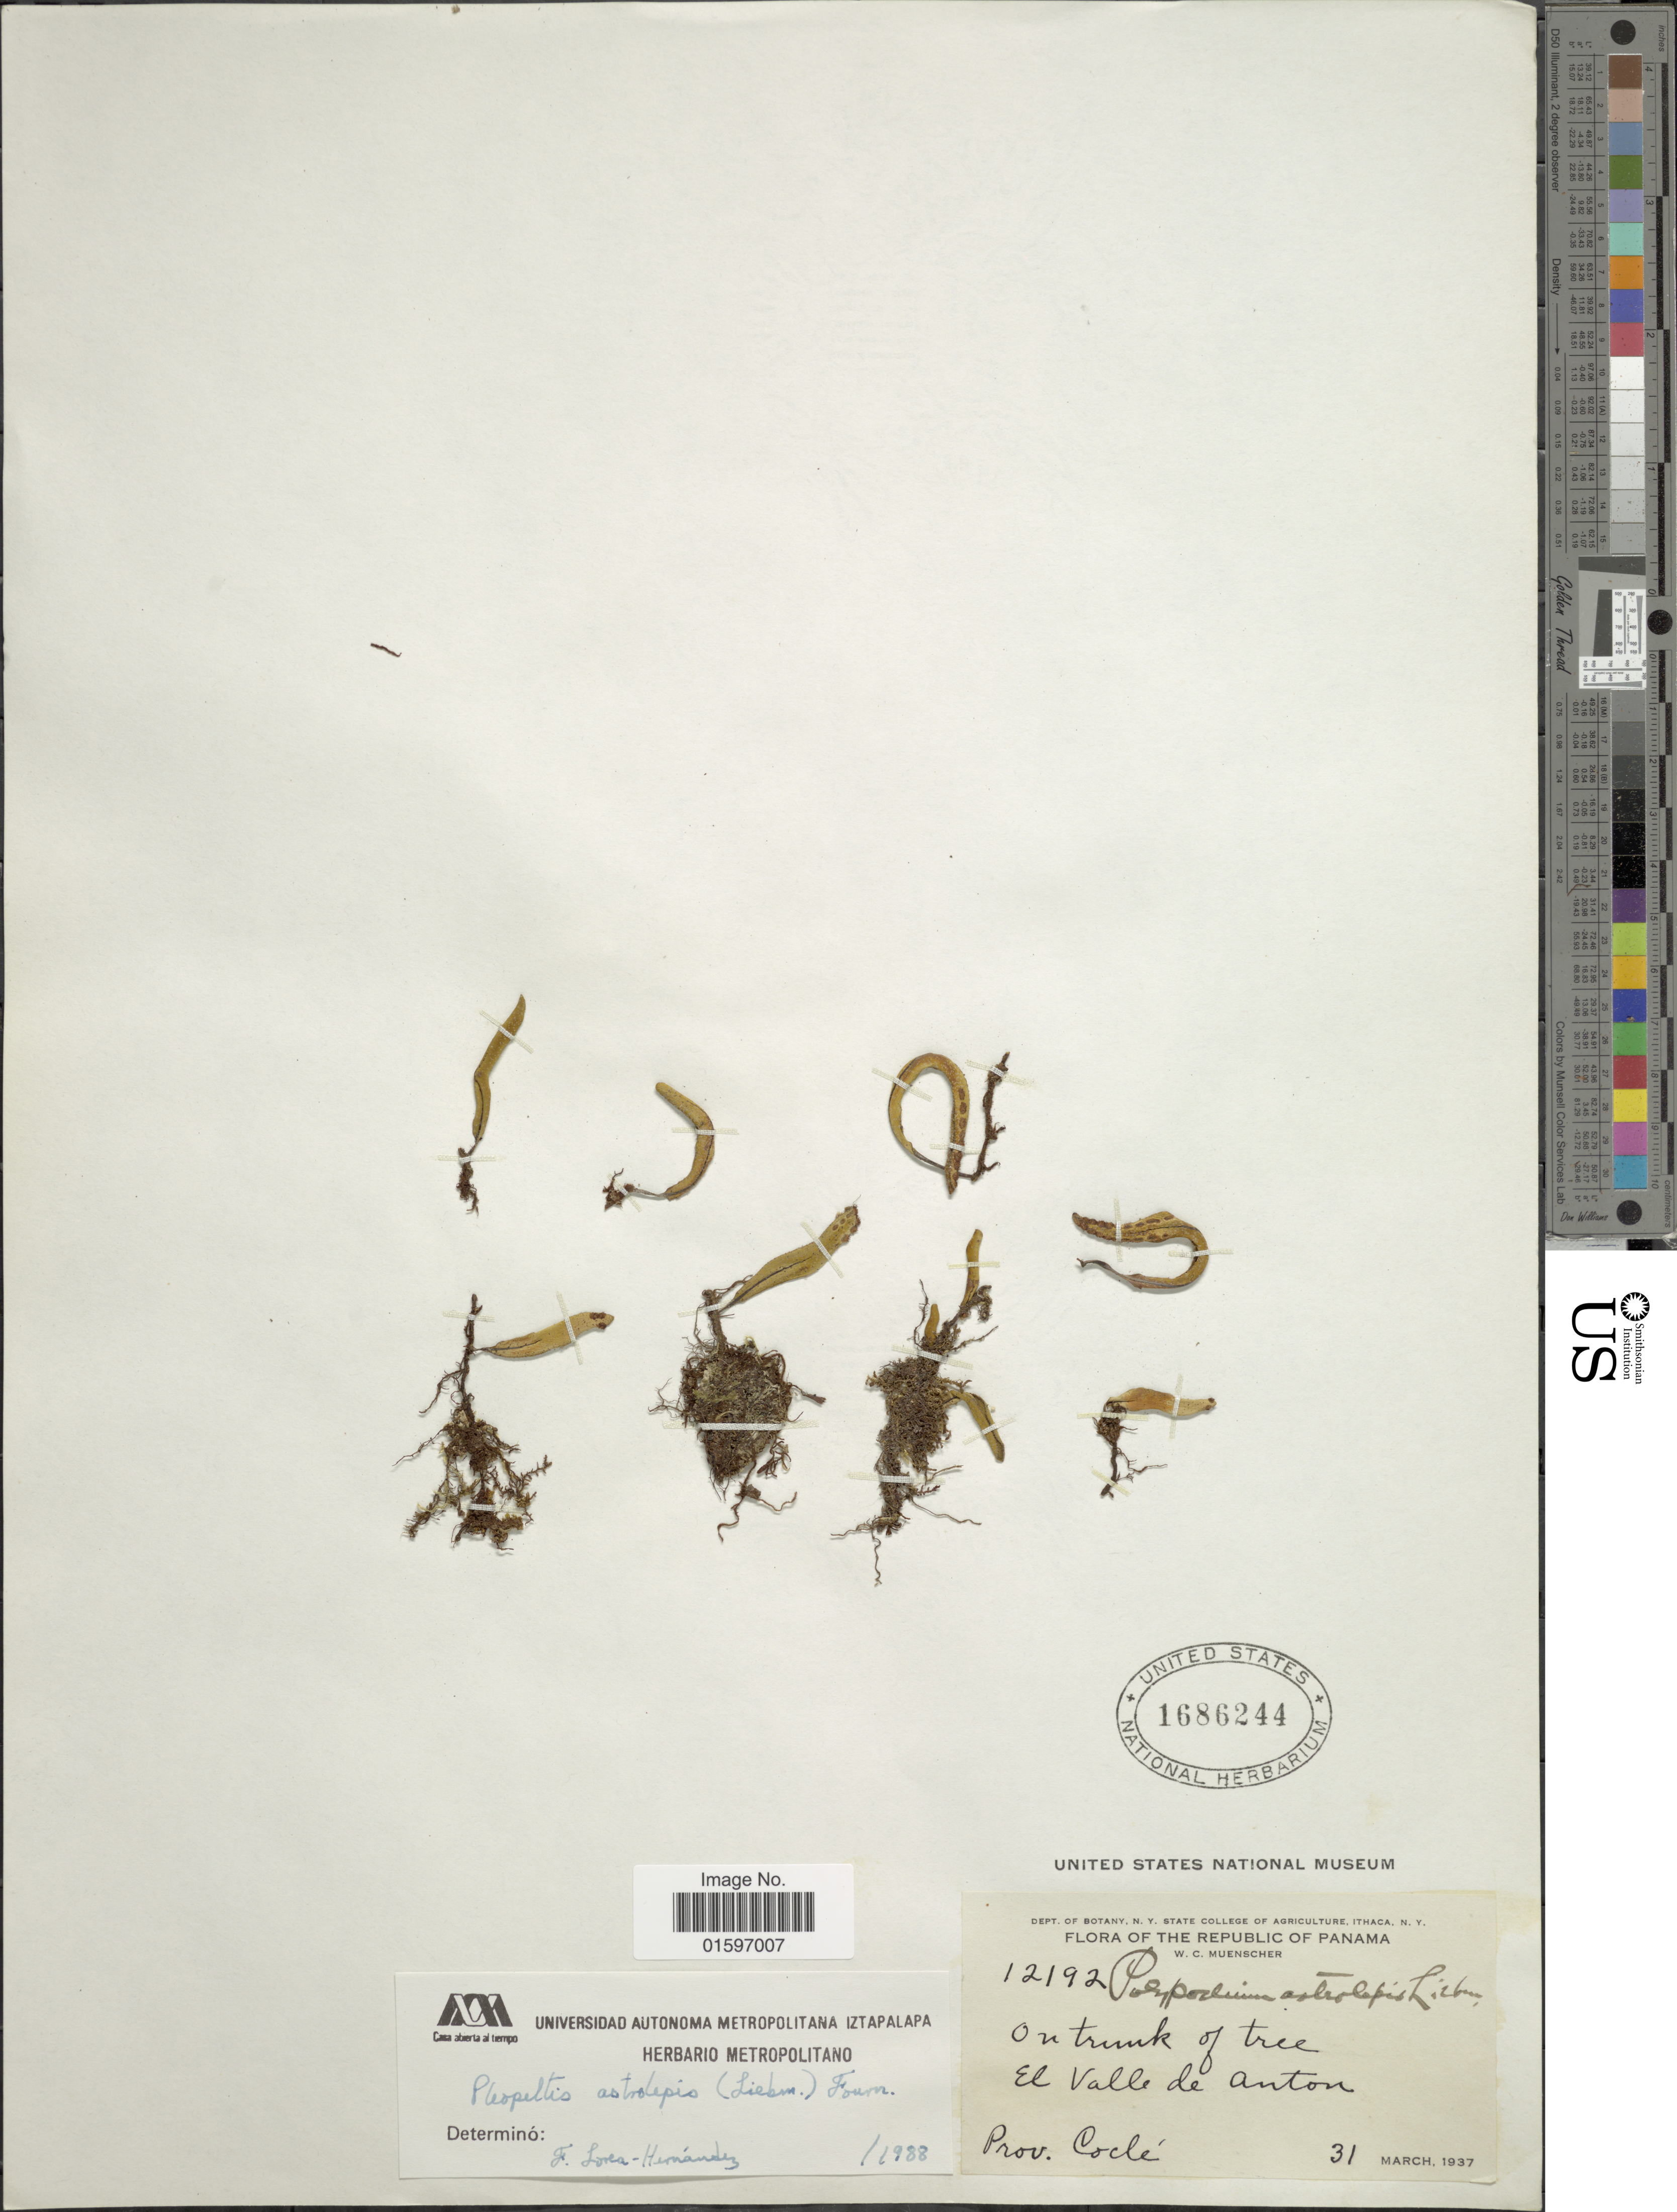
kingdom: Plantae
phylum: Tracheophyta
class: Polypodiopsida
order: Polypodiales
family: Polypodiaceae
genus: Pleopeltis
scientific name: Pleopeltis astrolepis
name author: (Liebm.) E. Fourn.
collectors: W. Muenscher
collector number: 12192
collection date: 1937-03-31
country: Panama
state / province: Coclé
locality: Republic of Panama. El Valle de Anton. Prov. Coclé.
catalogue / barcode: US 1686244